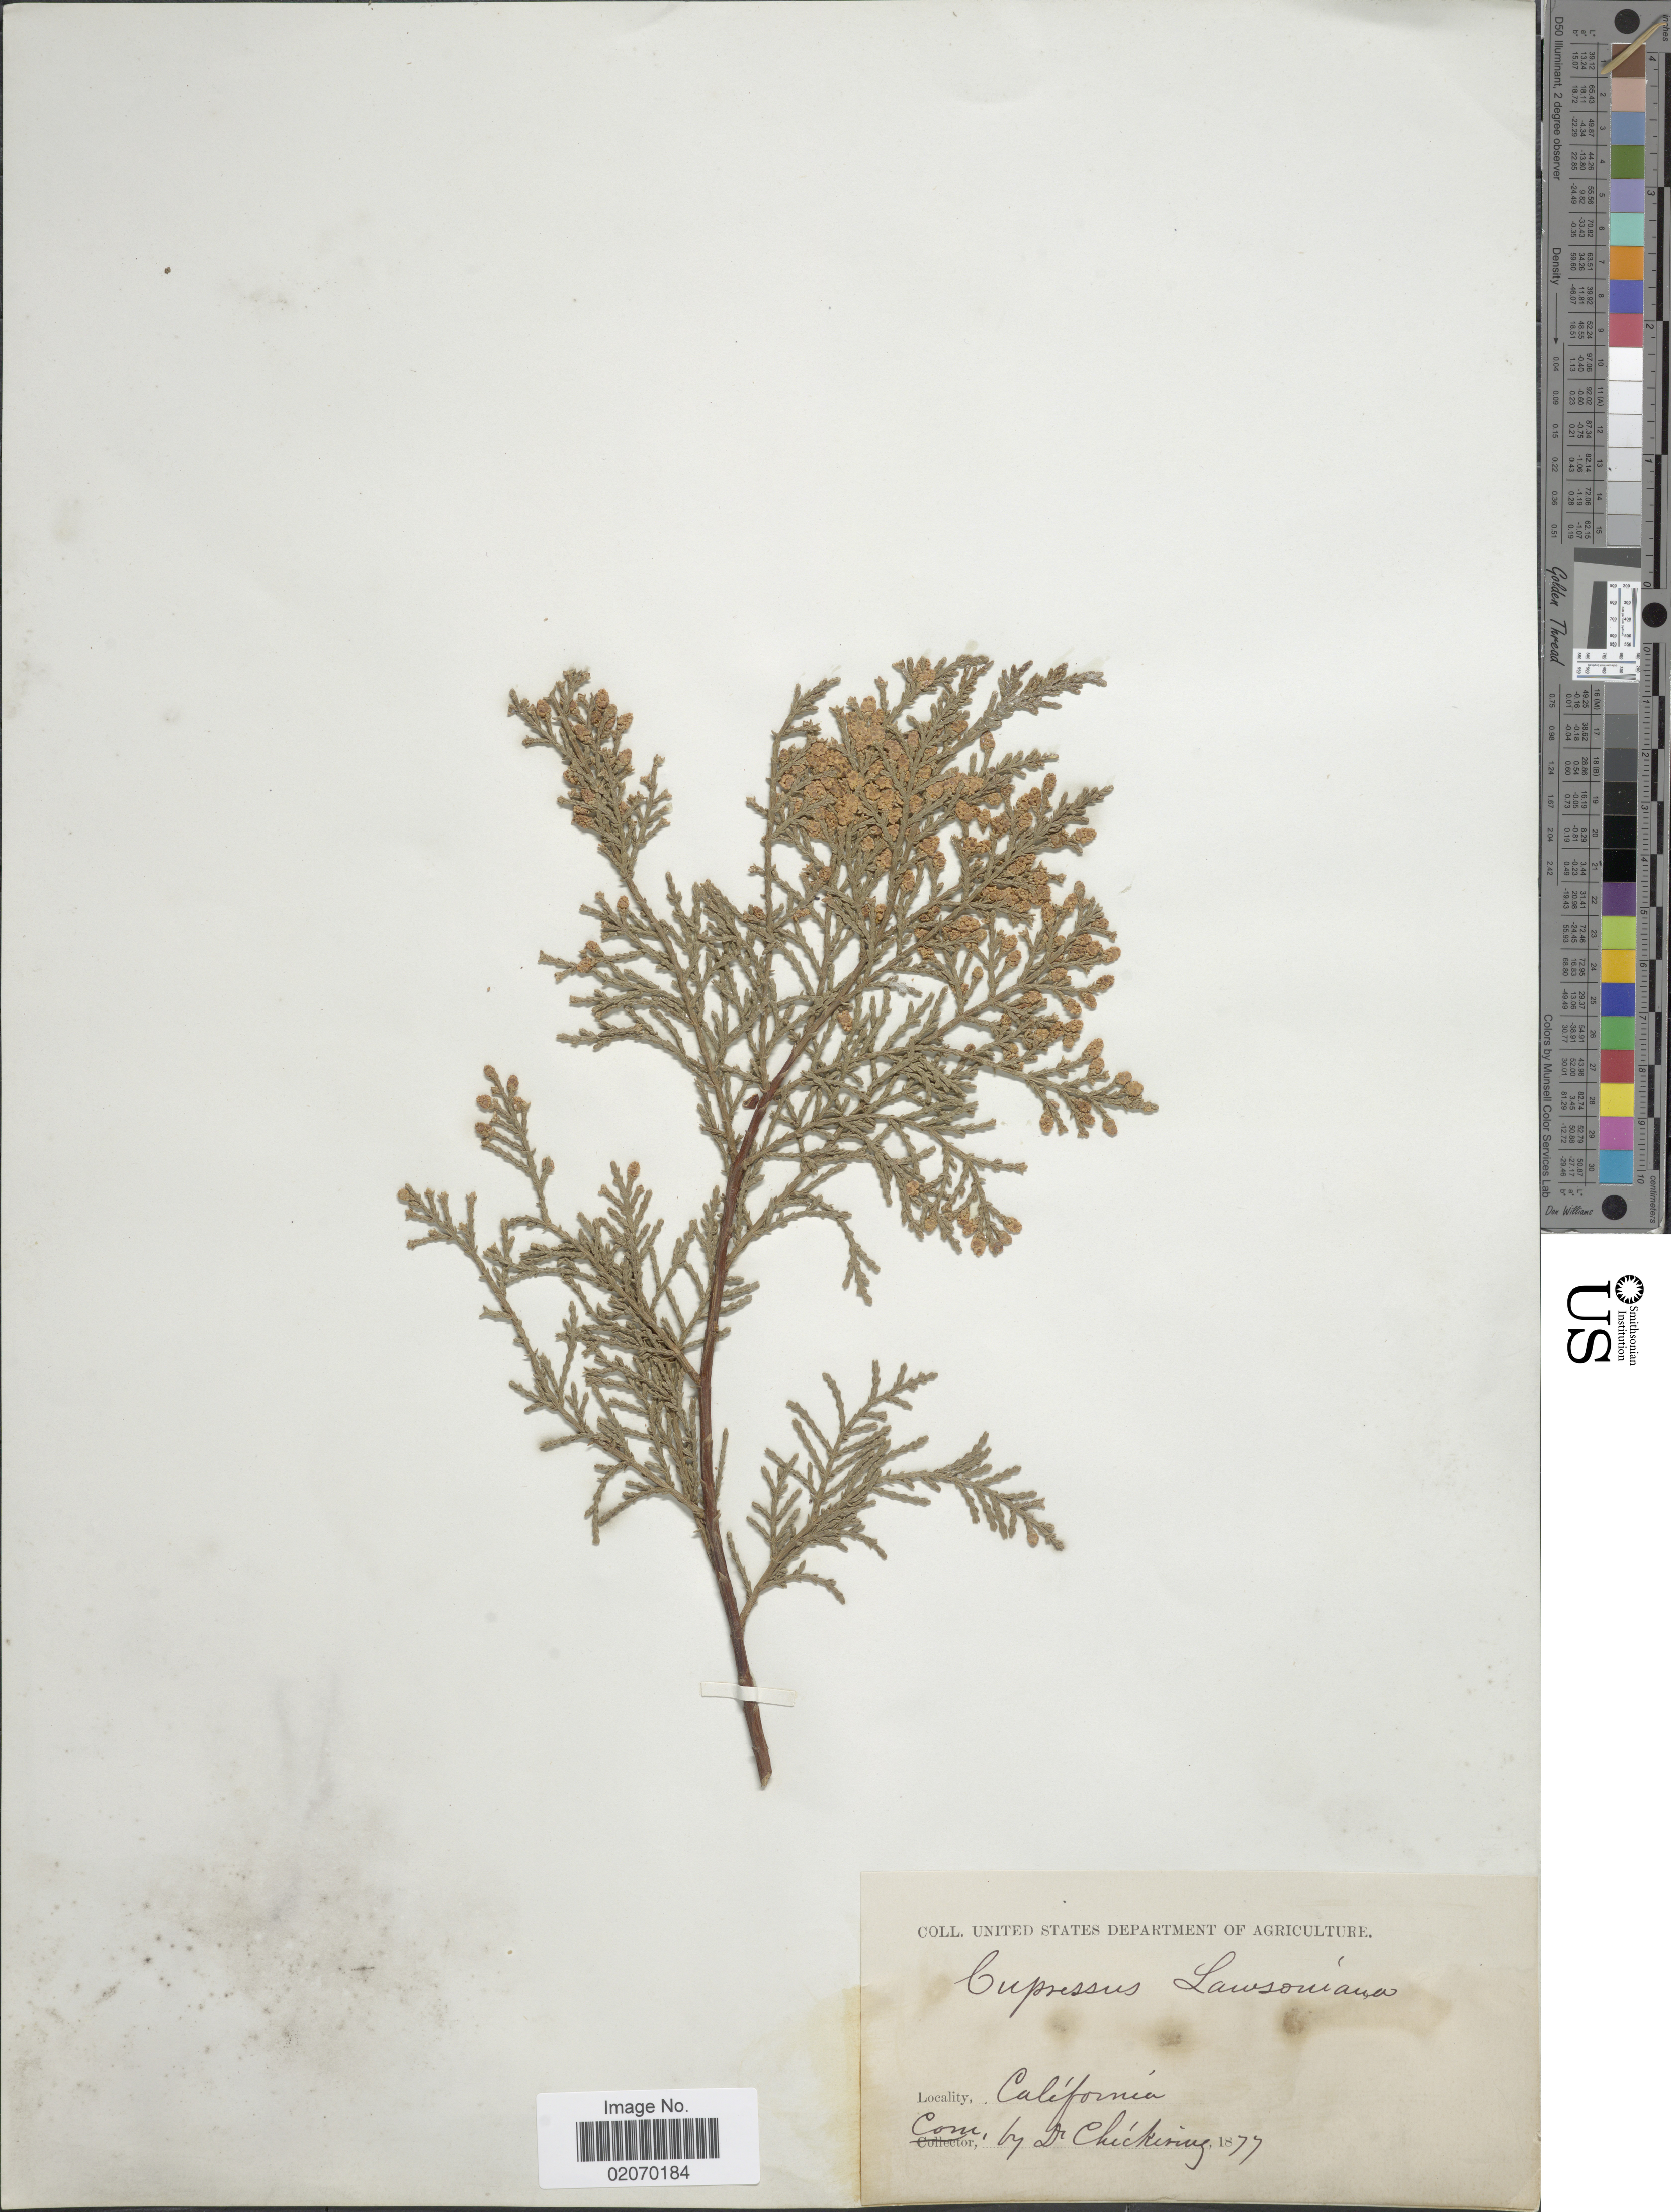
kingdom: Plantae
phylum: Tracheophyta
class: Pinopsida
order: Pinales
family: Cupressaceae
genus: Chamaecyparis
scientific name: Chamaecyparis lawsoniana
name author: (A. Murray bis) Parl.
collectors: United States Department of Agriculture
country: United States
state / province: California